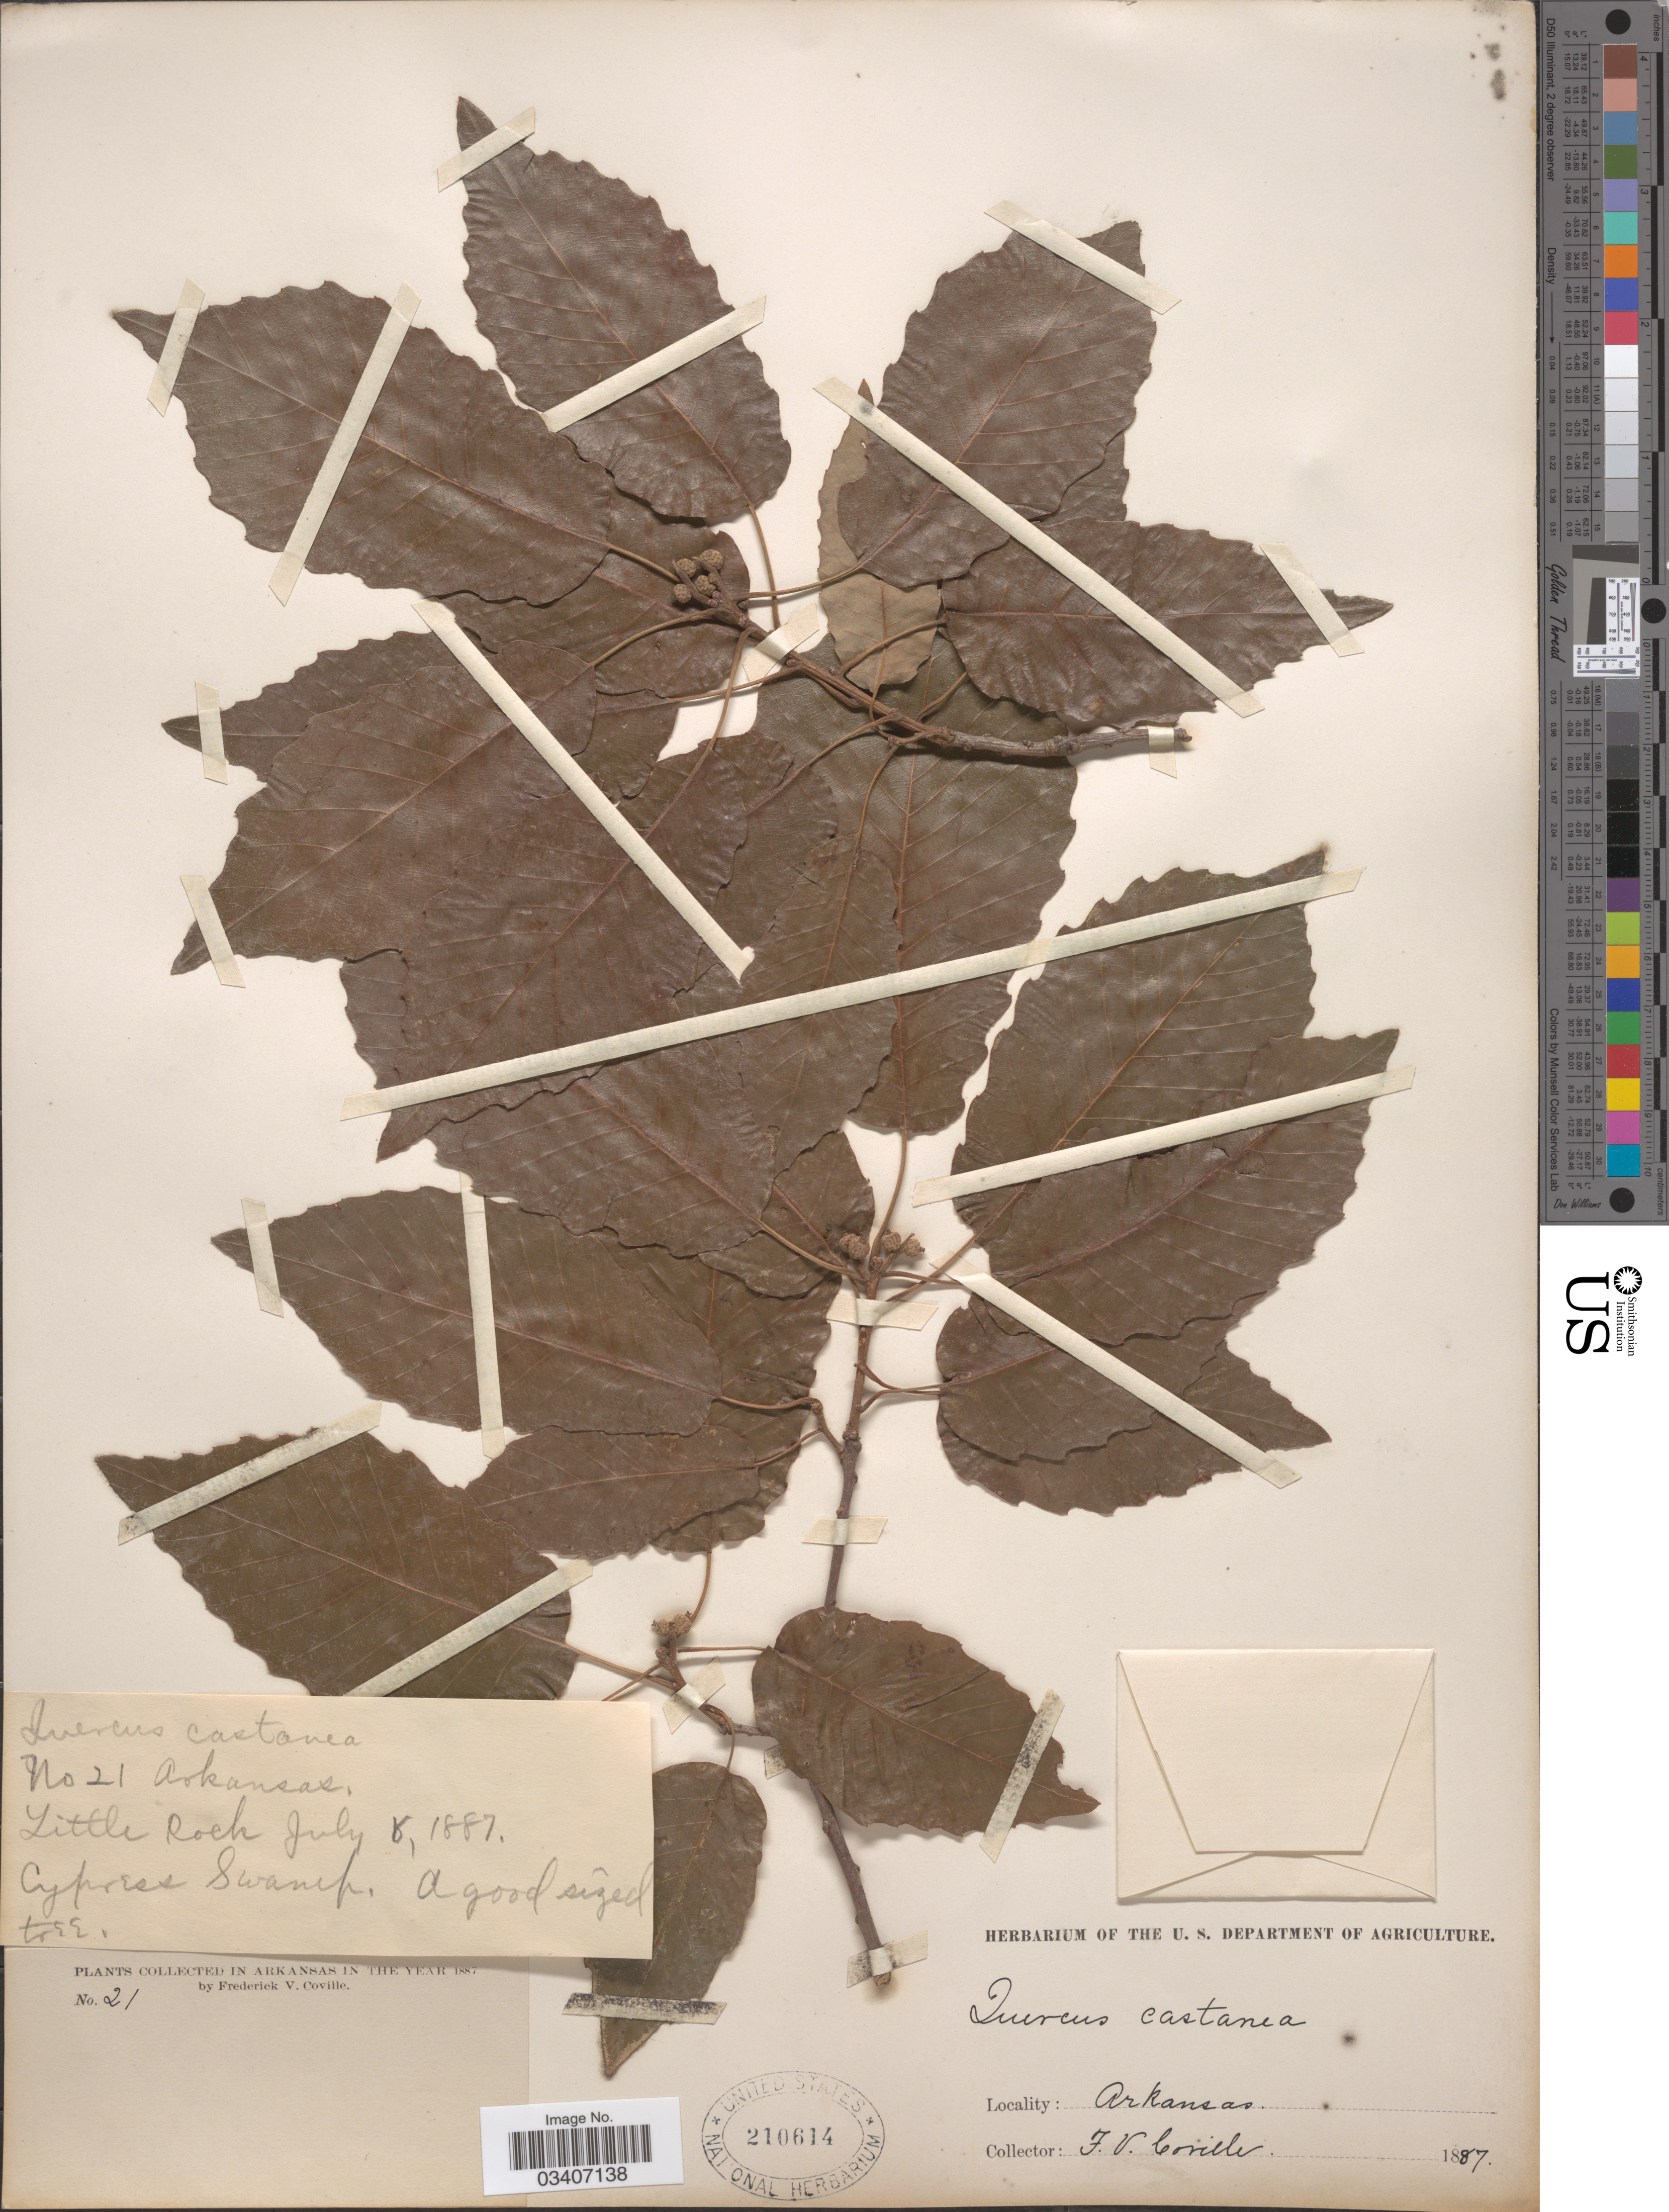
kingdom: Plantae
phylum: Tracheophyta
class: Magnoliopsida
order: Fagales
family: Fagaceae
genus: Quercus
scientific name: Quercus muehlenbergii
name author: Engelm.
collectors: F. V. Coville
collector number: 21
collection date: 1887-07-08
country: United States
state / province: Arkansas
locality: Little Rock.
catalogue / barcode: US 210614